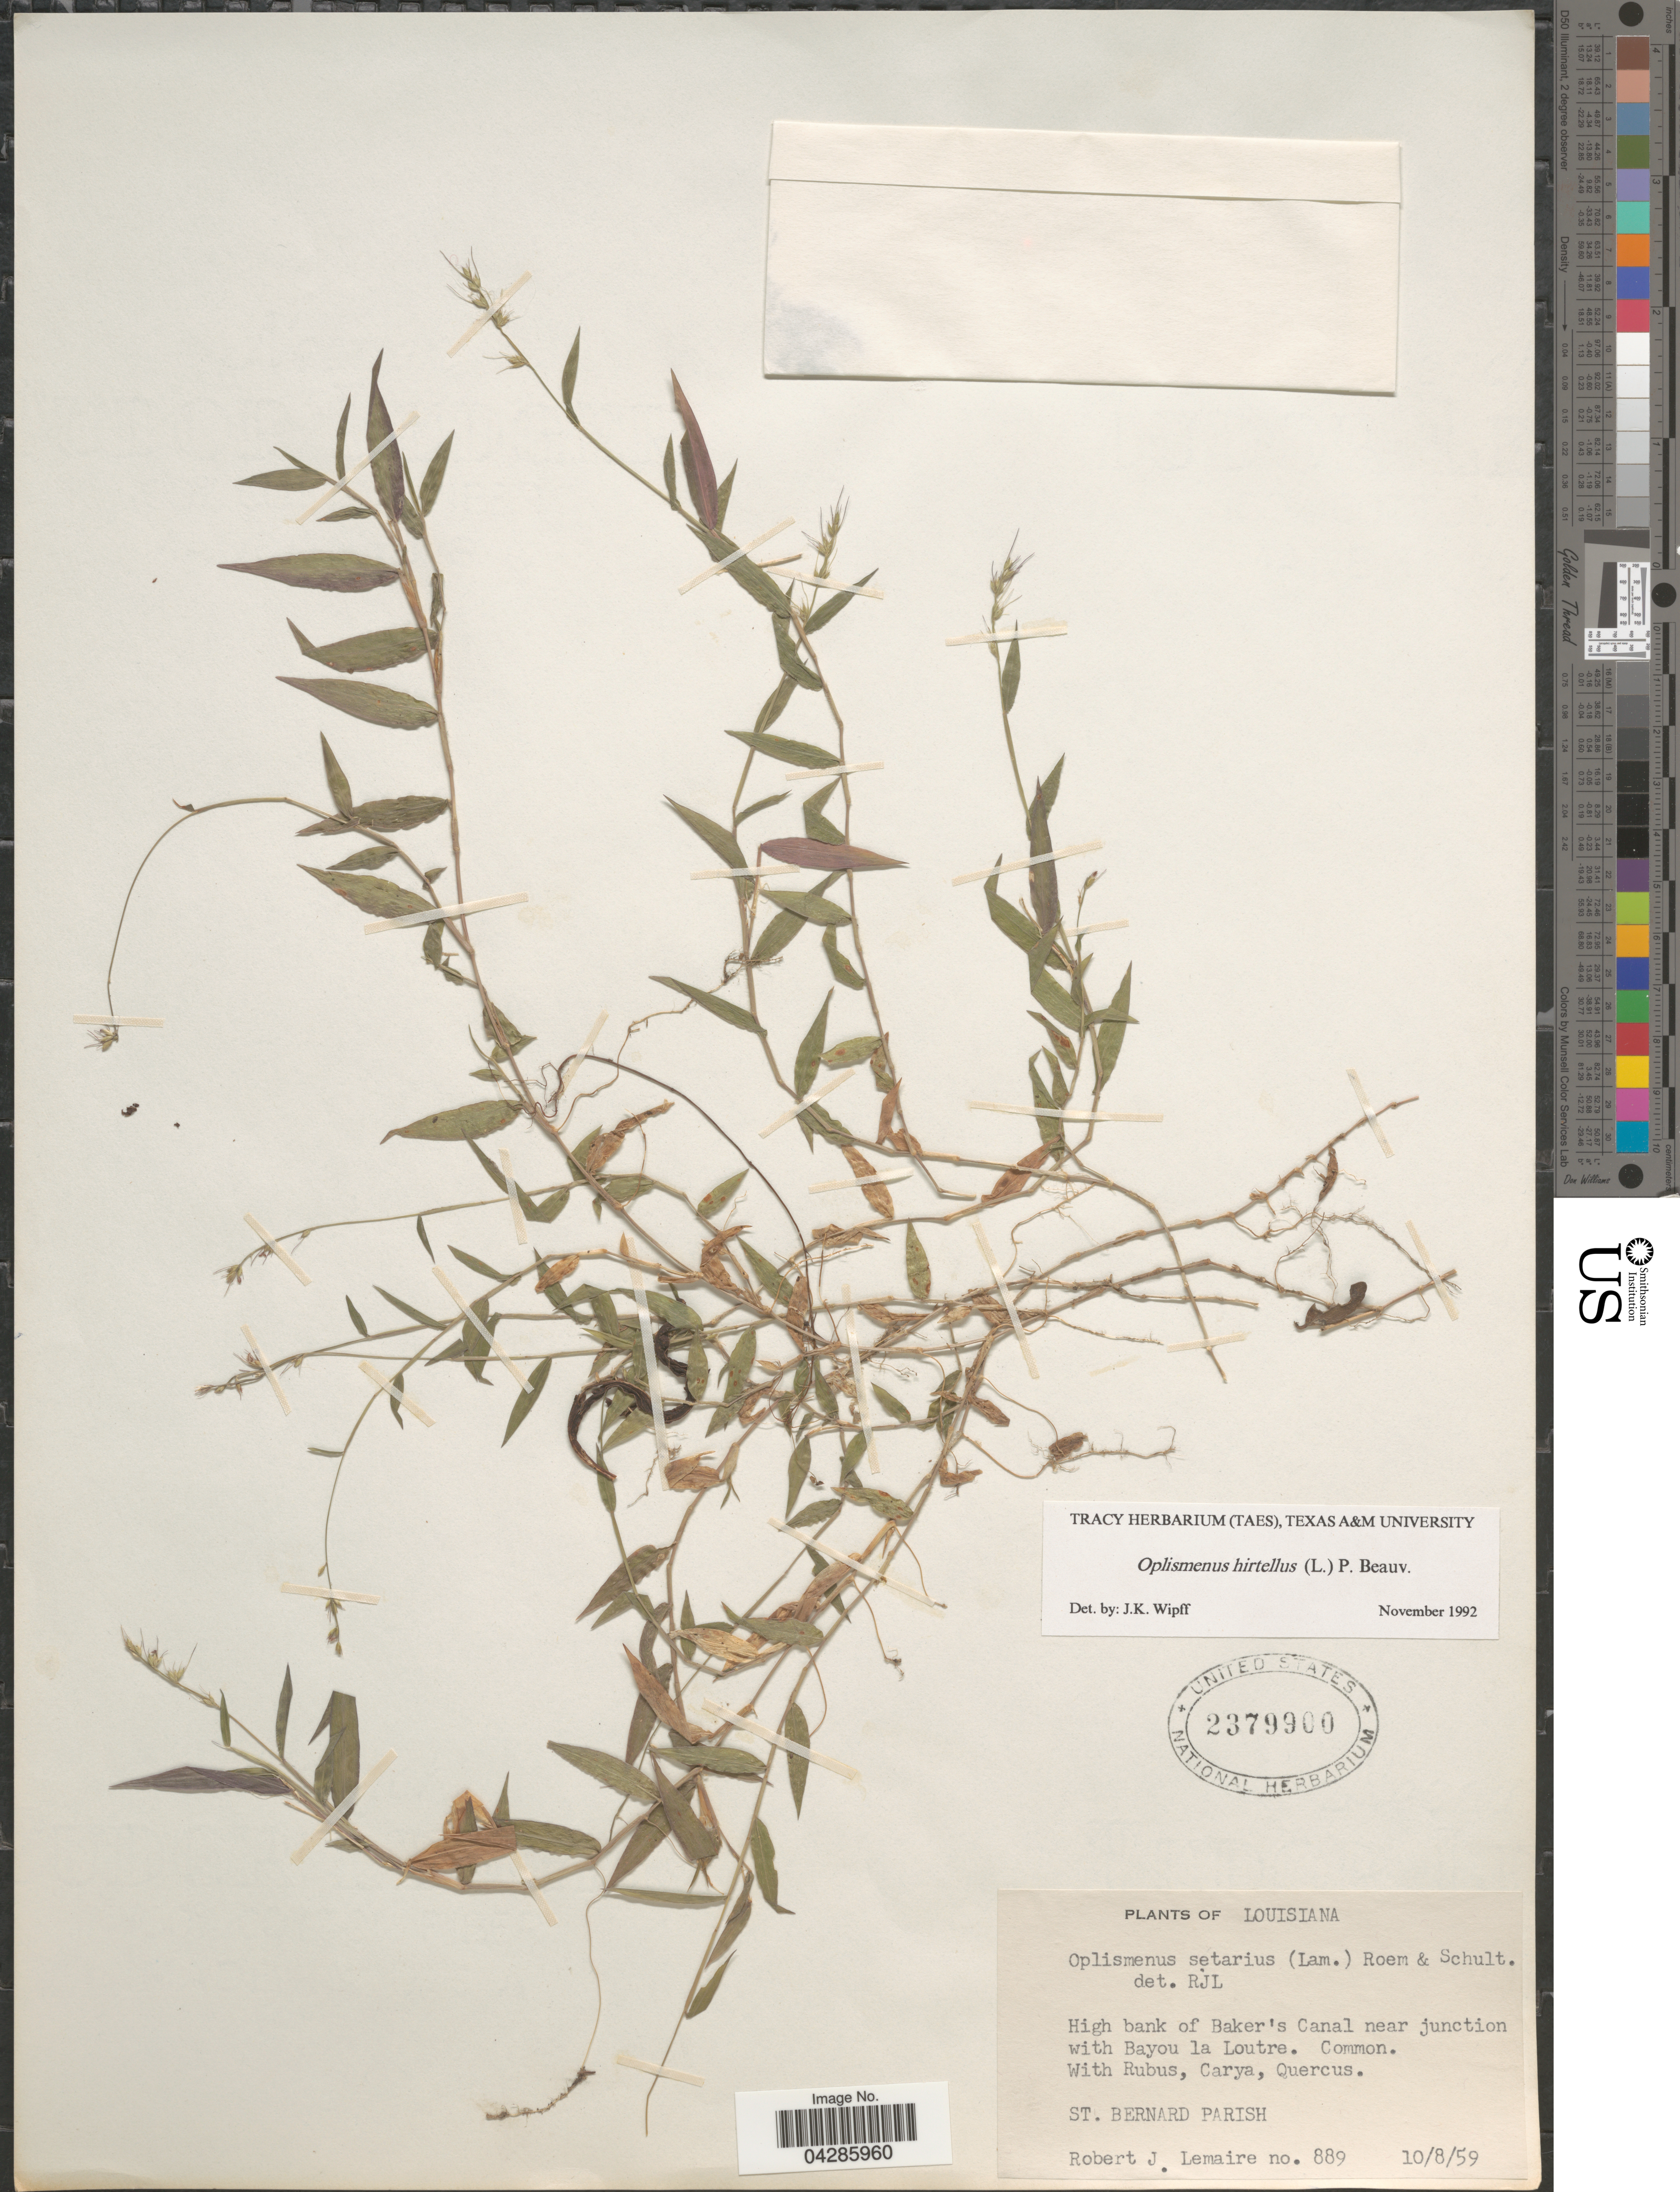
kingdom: Plantae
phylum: Tracheophyta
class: Liliopsida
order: Poales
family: Poaceae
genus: Oplismenus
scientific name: Oplismenus hirtellus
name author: (L.) P. Beauv.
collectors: R. J. Lemaire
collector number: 889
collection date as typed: Transcribed d/m/y: 8/10/59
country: United States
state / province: Louisiana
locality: High bank of Baker's Canal near junction with Bayou la Loutre. Common. St. Bernard Parish.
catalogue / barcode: US 2379900